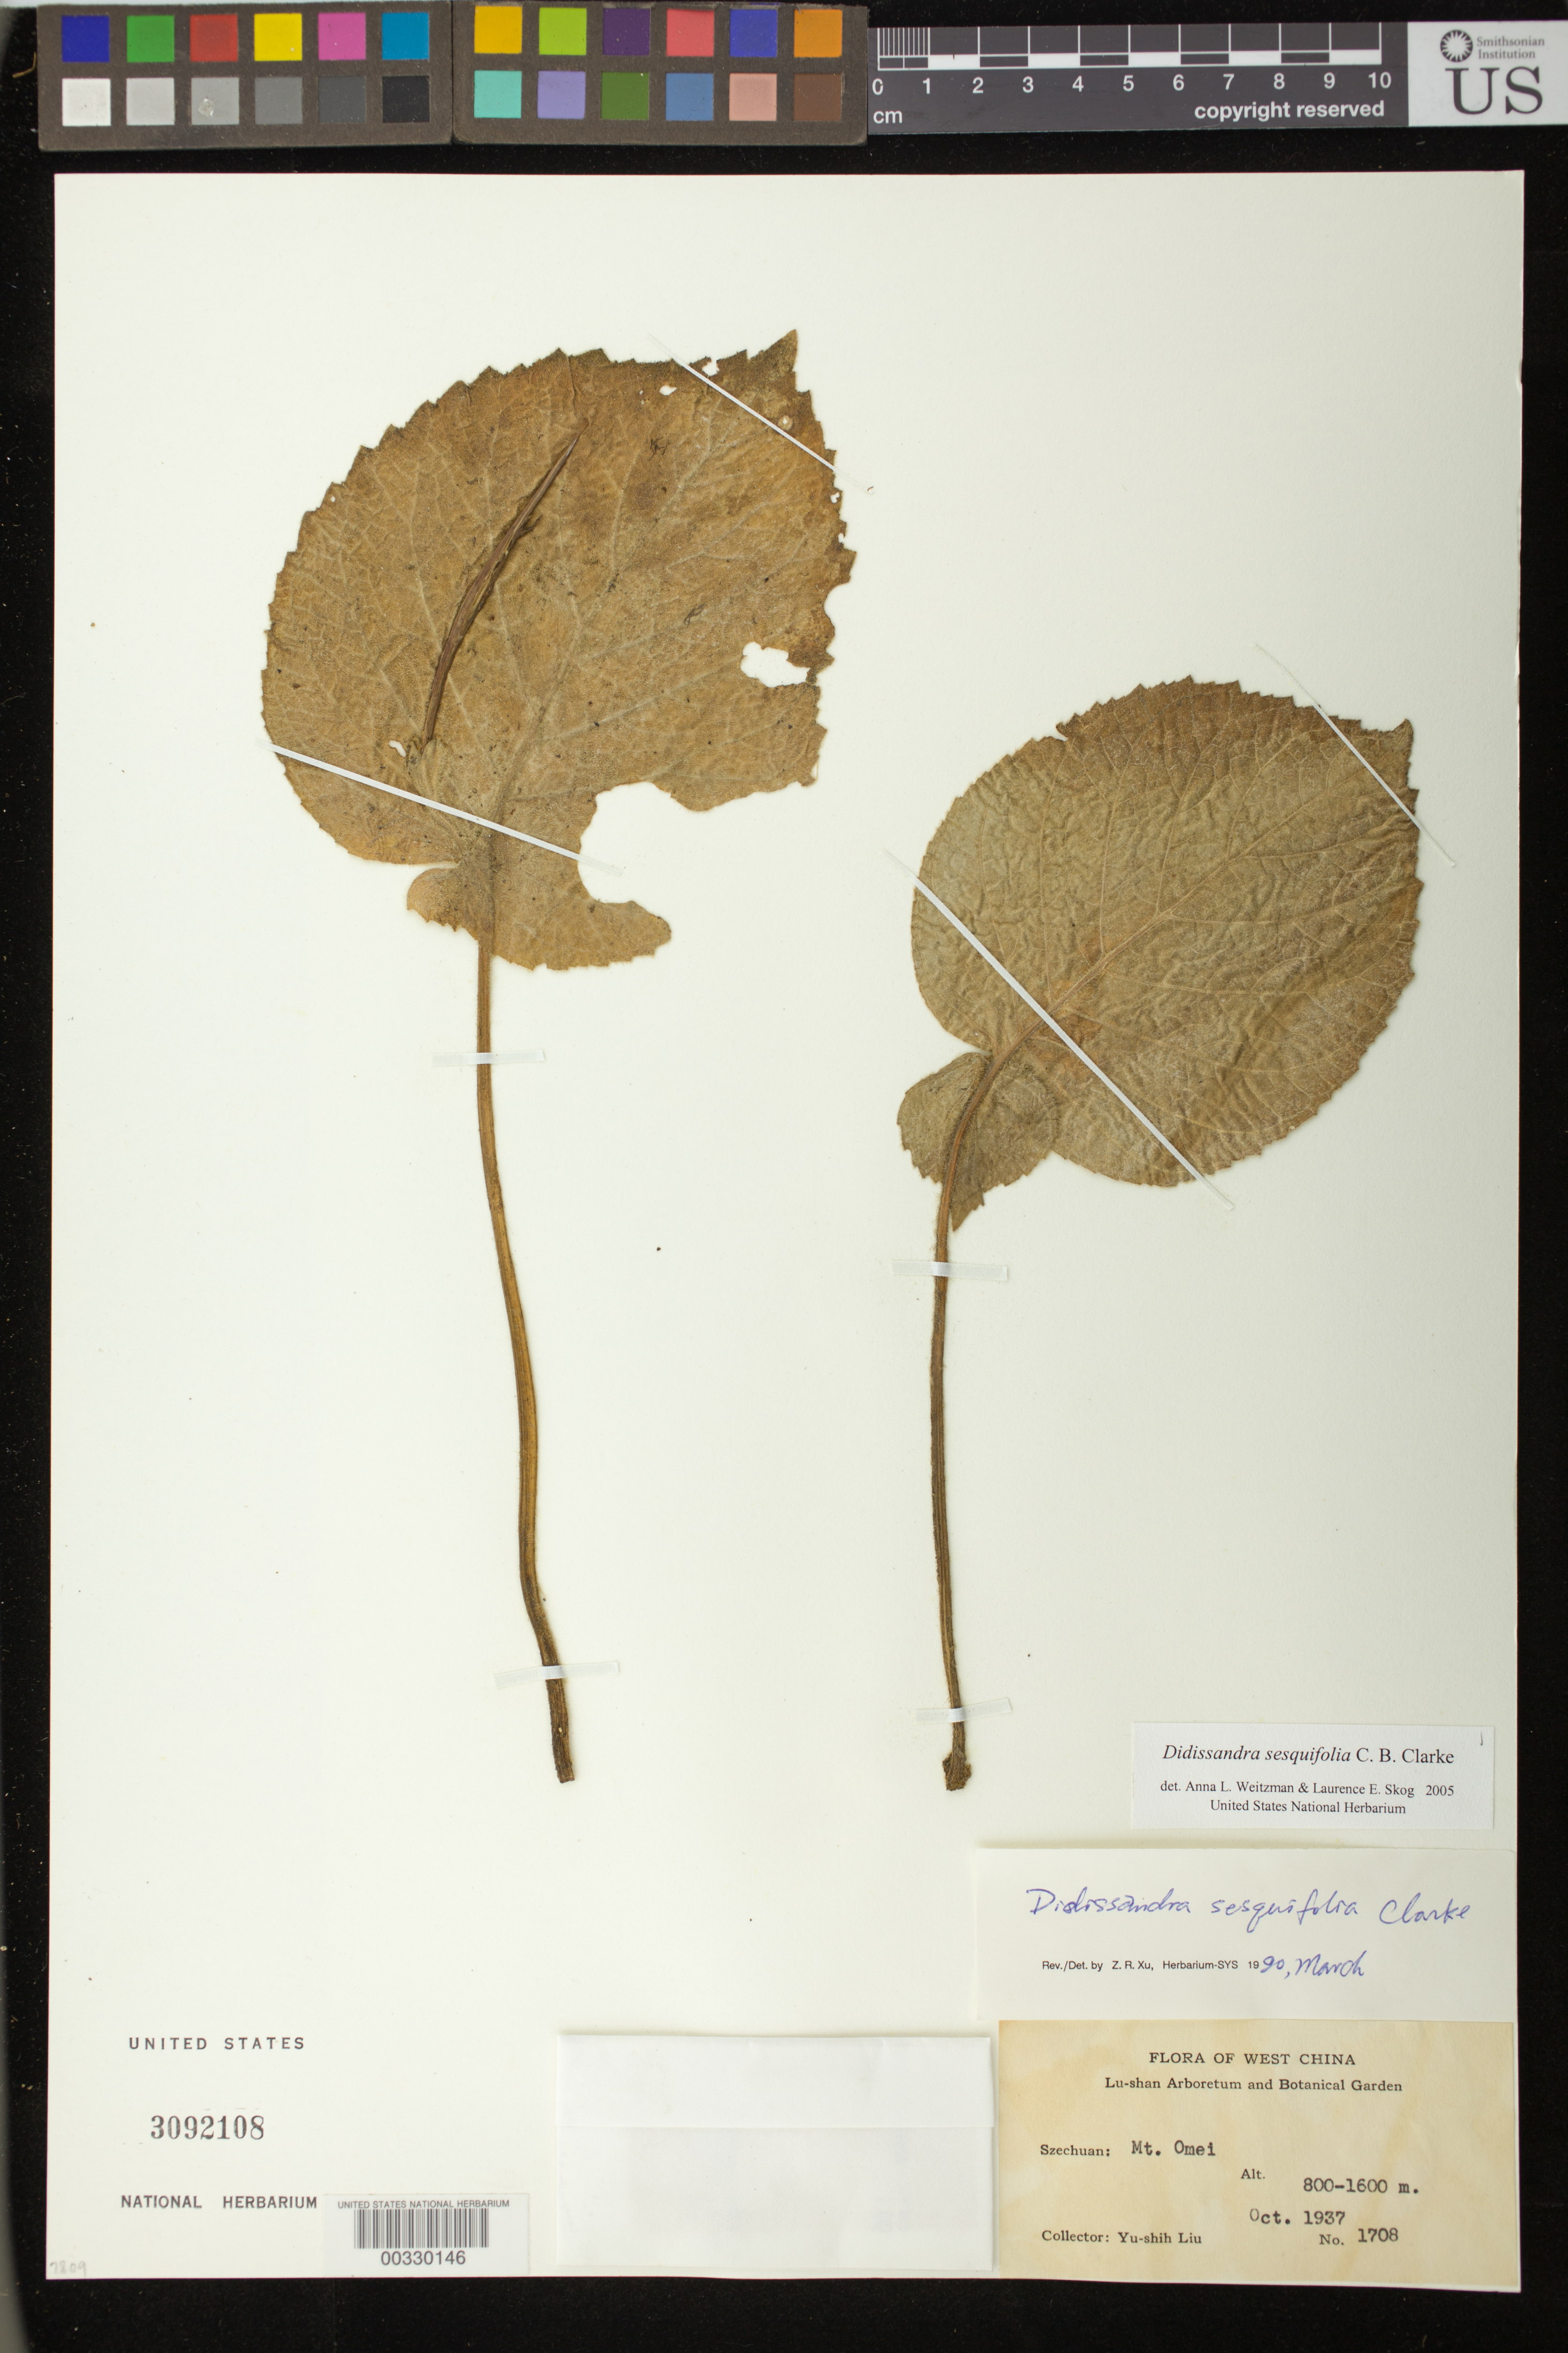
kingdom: Plantae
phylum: Tracheophyta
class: Magnoliopsida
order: Lamiales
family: Gesneriaceae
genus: Didissandra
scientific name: Didissandra sesquifolia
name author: C.B. Clarke in Hook.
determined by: Weitzman, A. L.; Skog, L. E.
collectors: Y. Liu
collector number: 1708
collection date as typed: Oct 1937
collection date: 1937-10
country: China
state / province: Sichuan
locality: Mt Omei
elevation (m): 800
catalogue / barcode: US 3092108